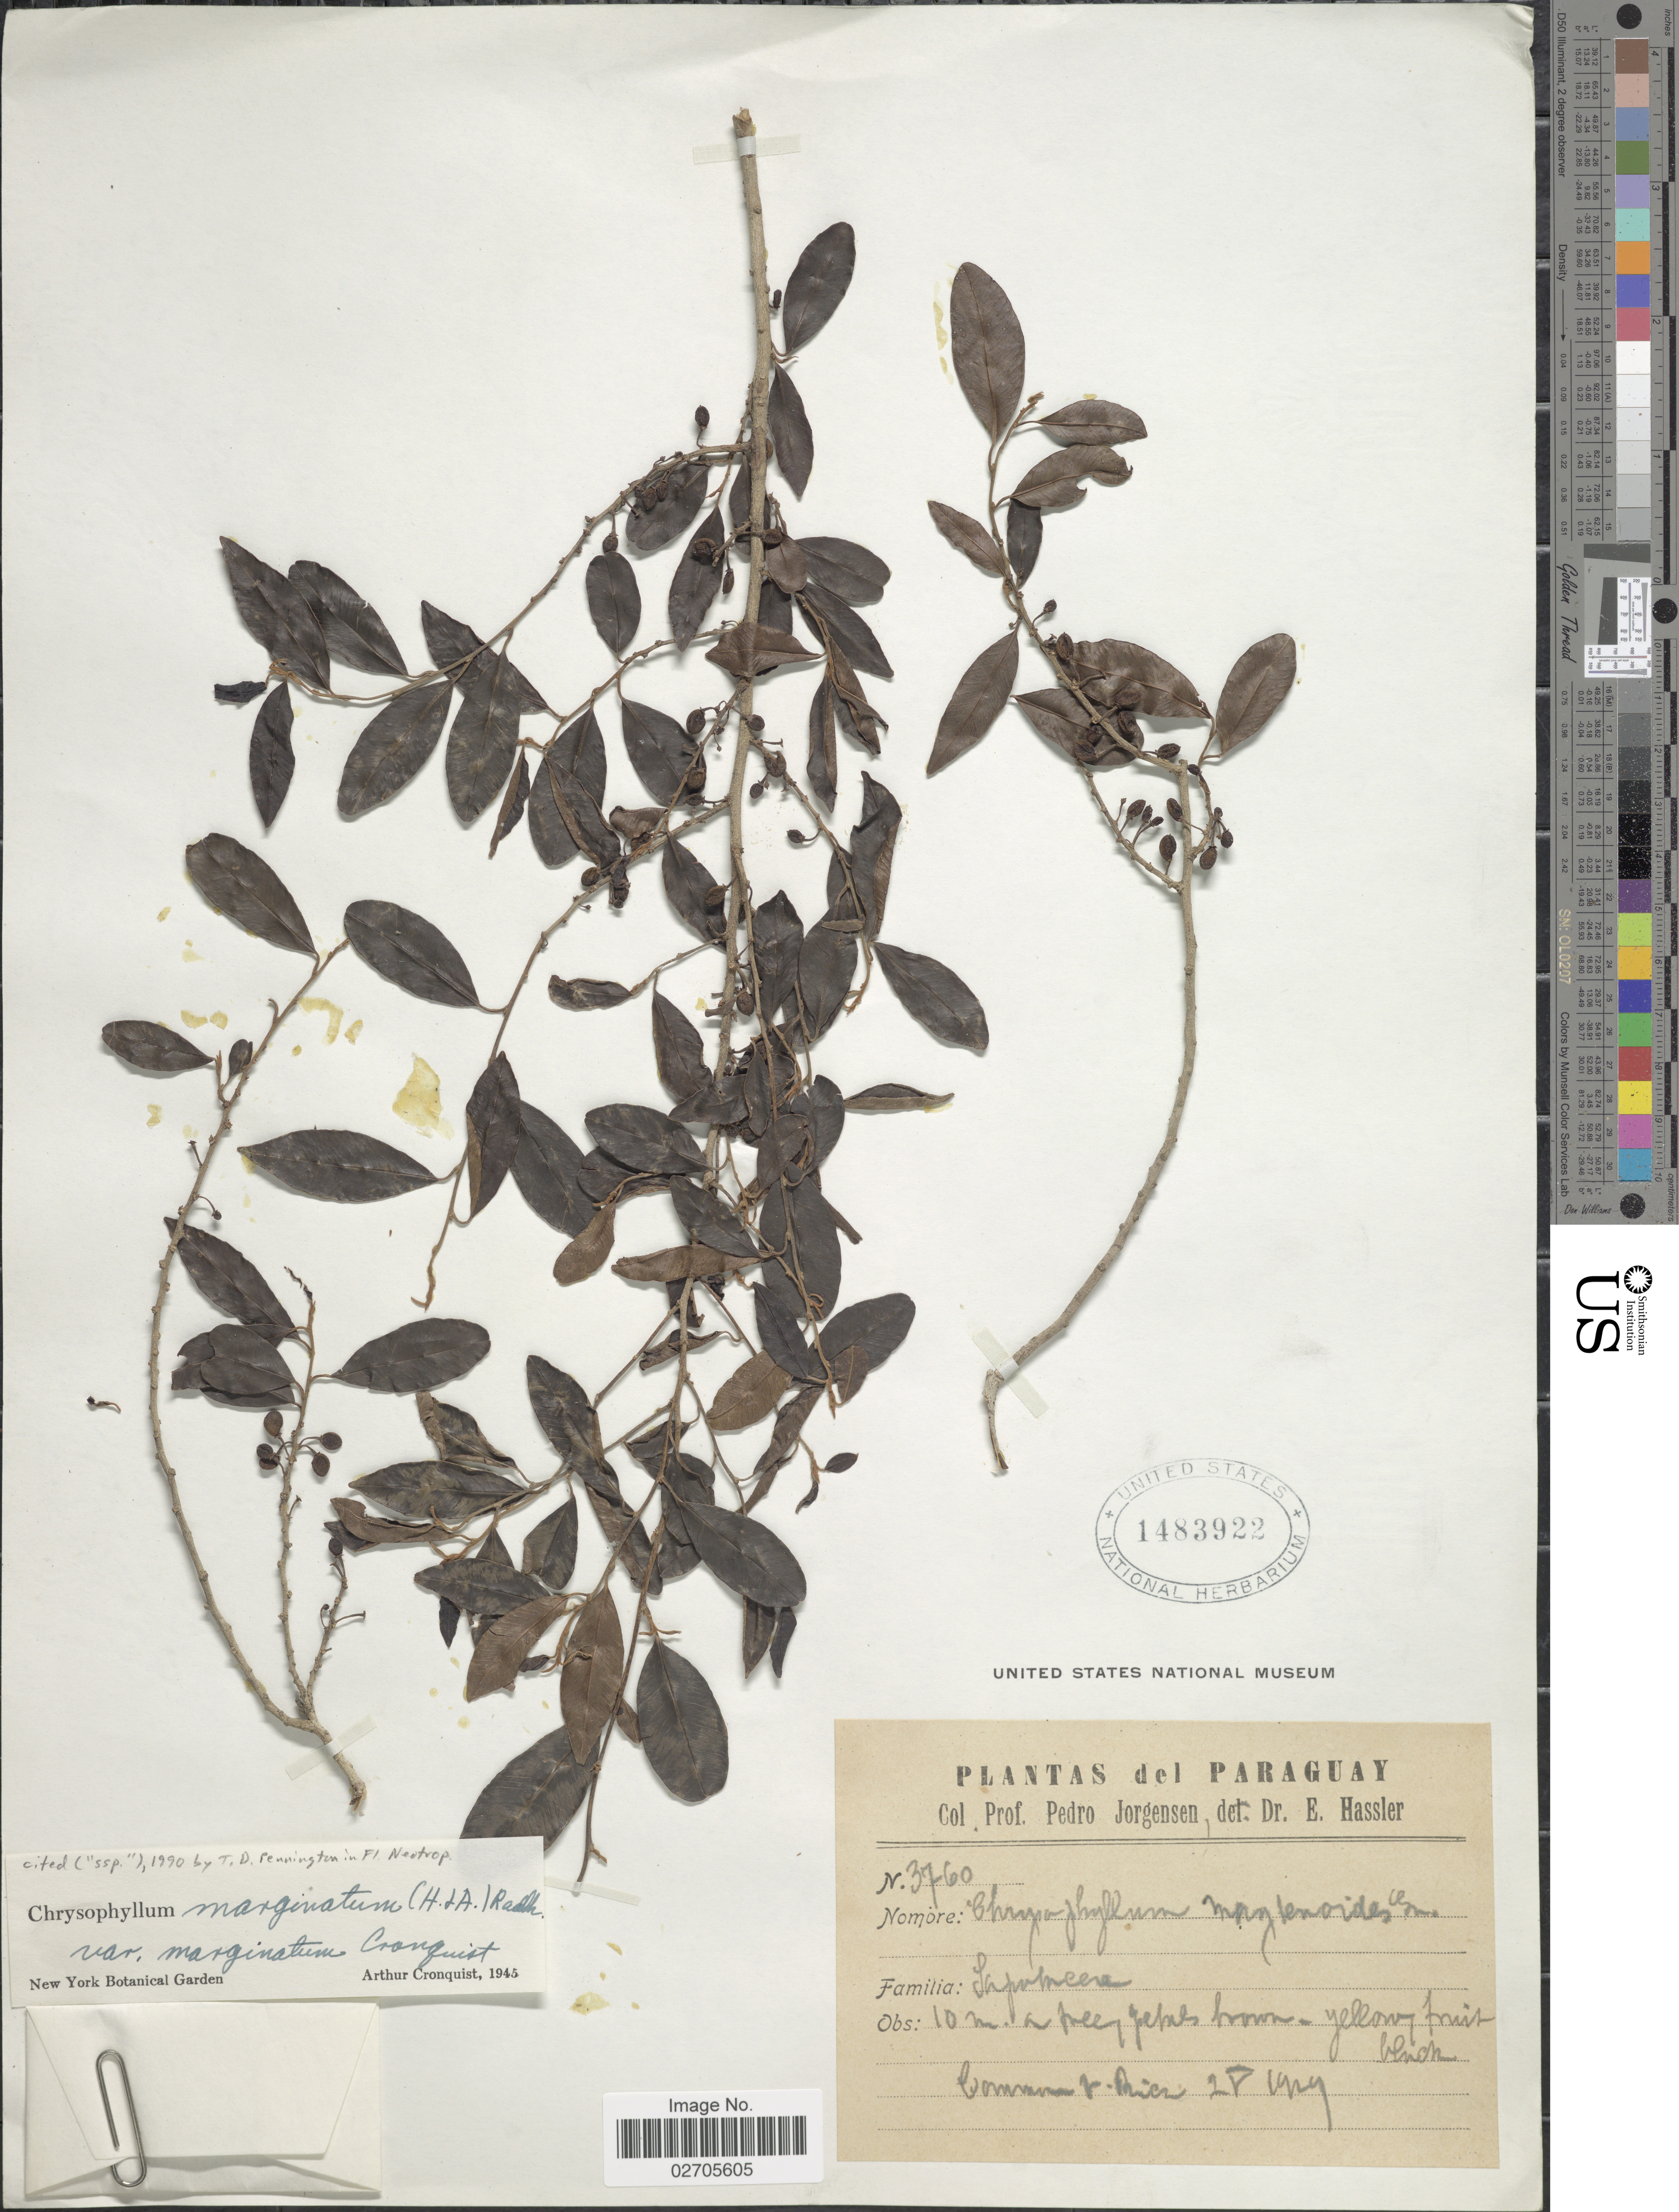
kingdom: Plantae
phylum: Tracheophyta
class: Magnoliopsida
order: Ericales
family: Sapotaceae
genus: Chrysophyllum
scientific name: Chrysophyllum marginatum subsp. marginatum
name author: (Hook. & Arn.) Radlk.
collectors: P. Jörgensen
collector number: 3760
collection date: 1929-05-02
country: Paraguay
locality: V. Rica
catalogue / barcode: US 1483922